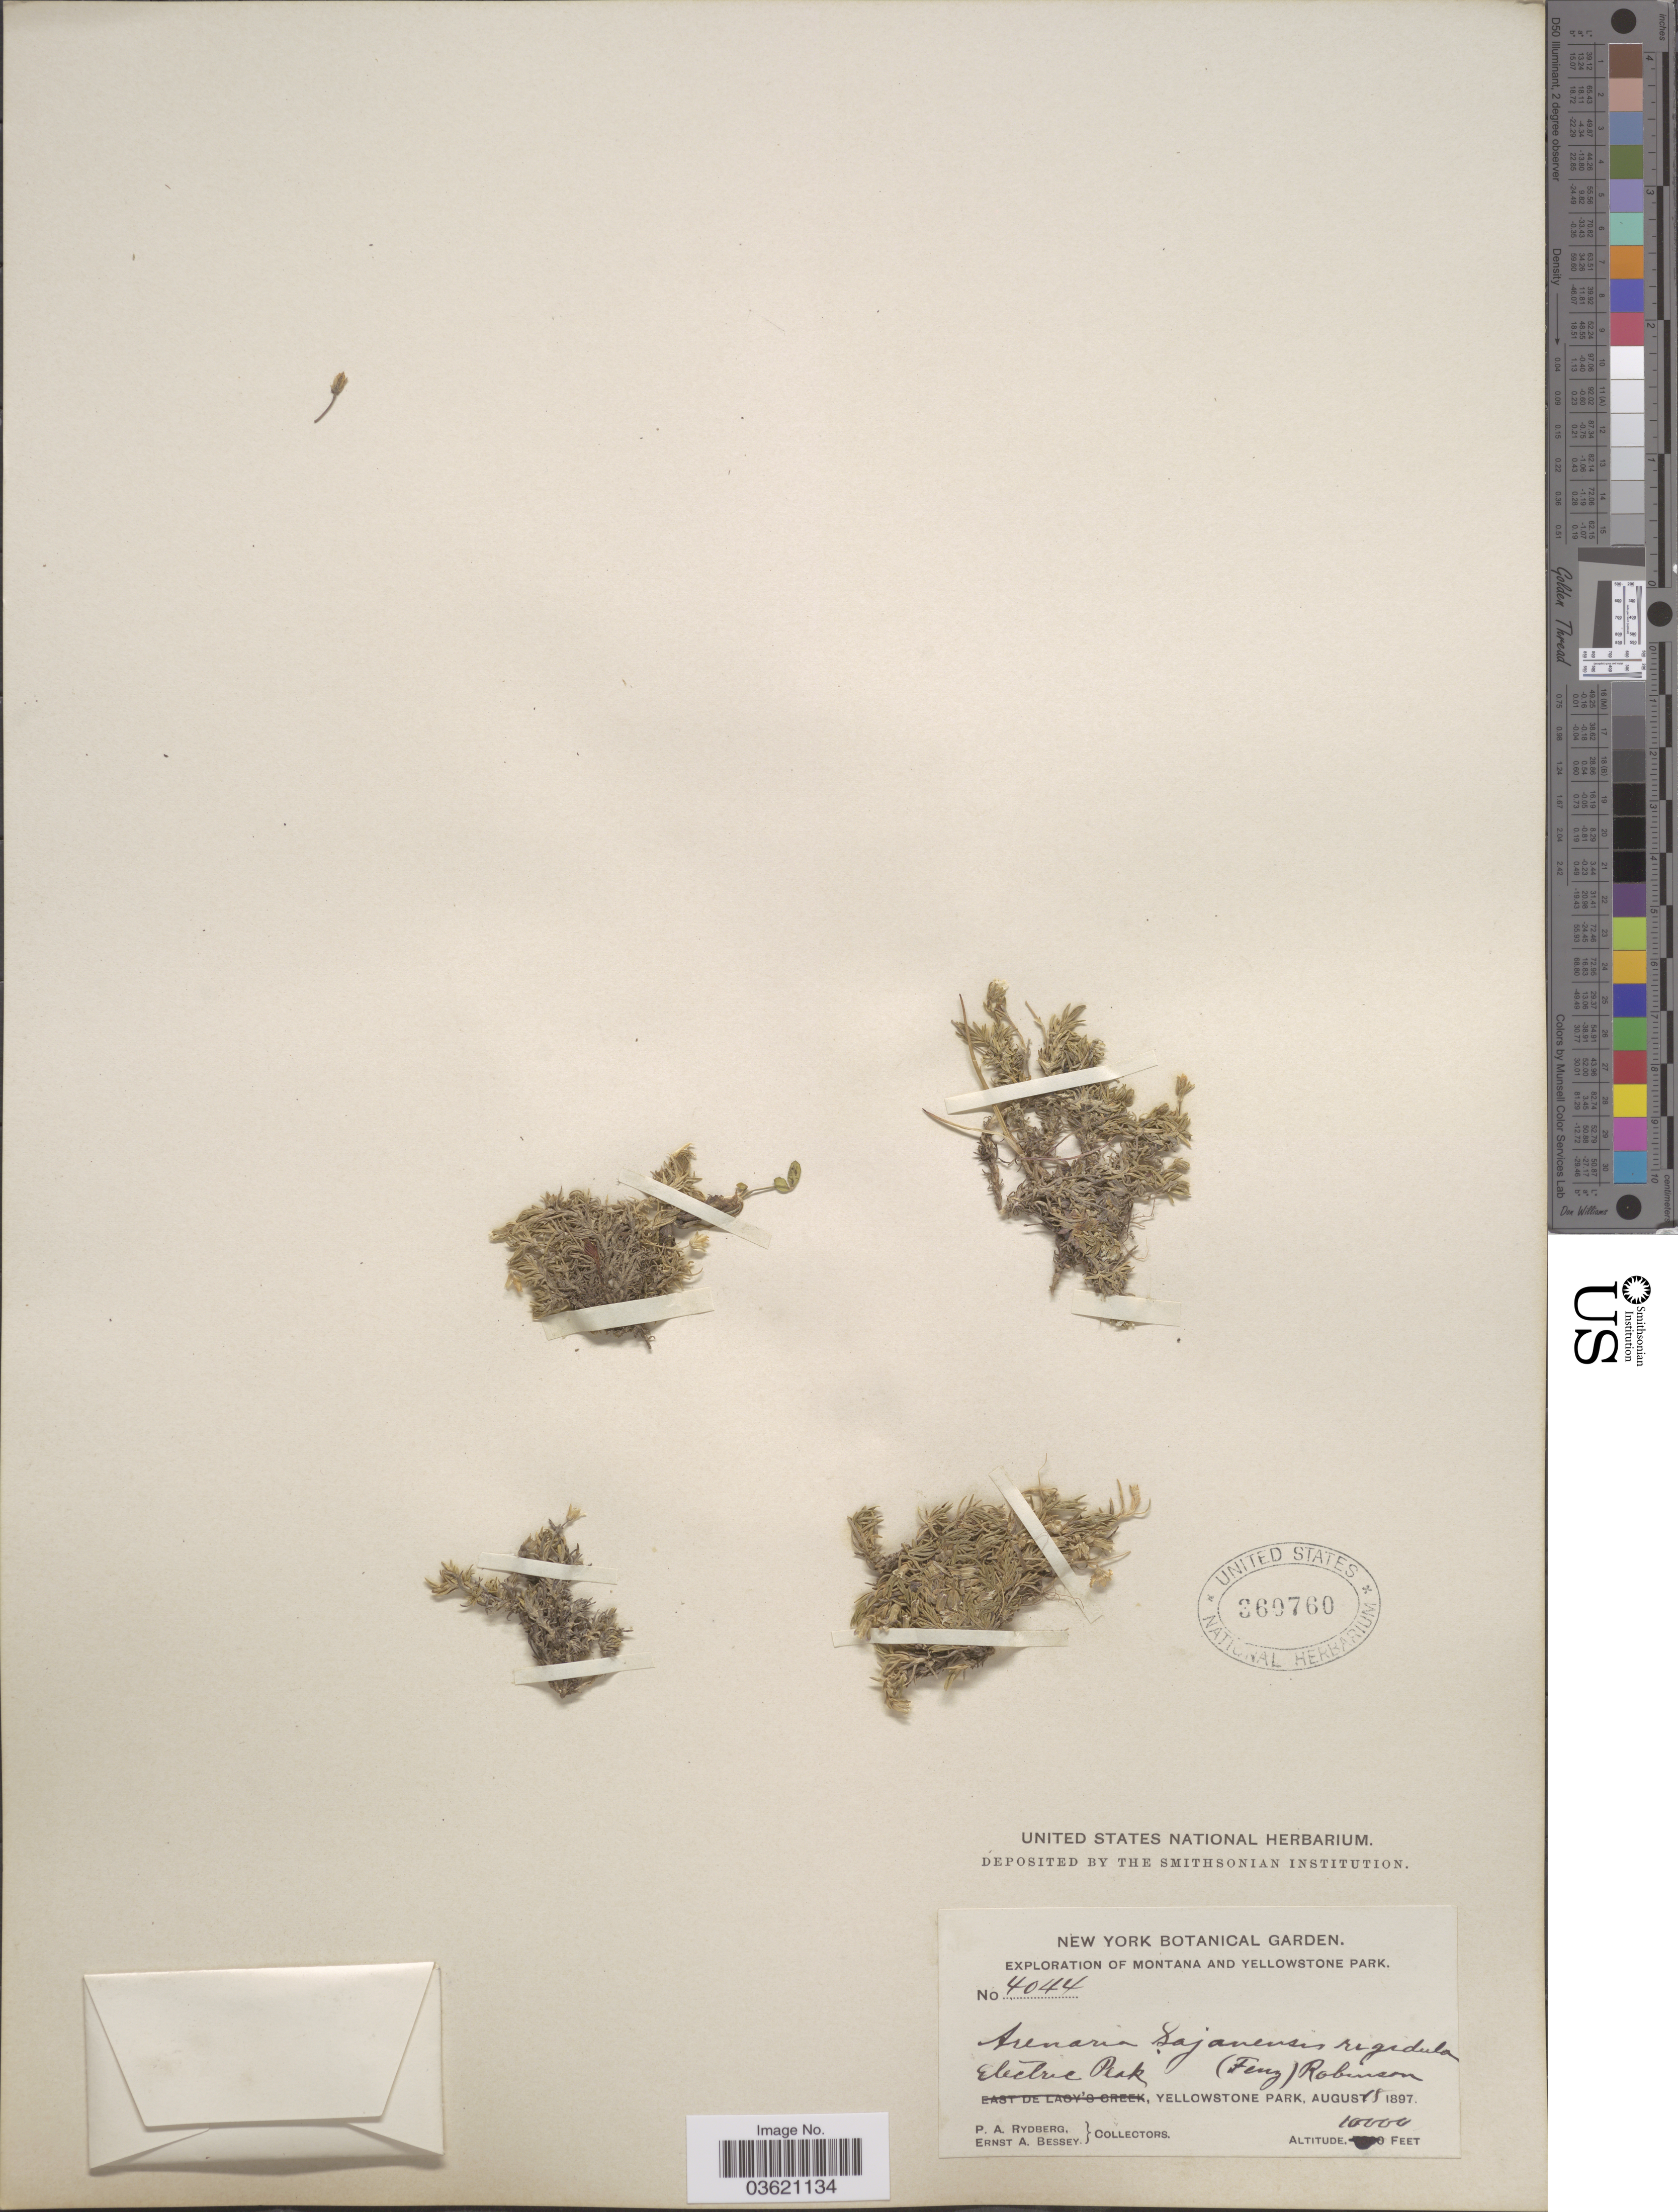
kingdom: Plantae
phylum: Tracheophyta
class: Magnoliopsida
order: Caryophyllales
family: Caryophyllaceae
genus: Cherleria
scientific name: Cherleria obtusiloba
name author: (Rydb.) A.J. Moore & Dillenb.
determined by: Strong, M. T., (US), Smithsonian Institution - National Museum of Natural History (UNITED STATES)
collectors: P. A. Rydberg & E. A. Bessey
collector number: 4044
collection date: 1897-08-18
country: United States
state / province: Montana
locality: Yellowstone Park. Electric Peak, Yellowstone Park.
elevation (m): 3048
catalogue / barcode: US 360760